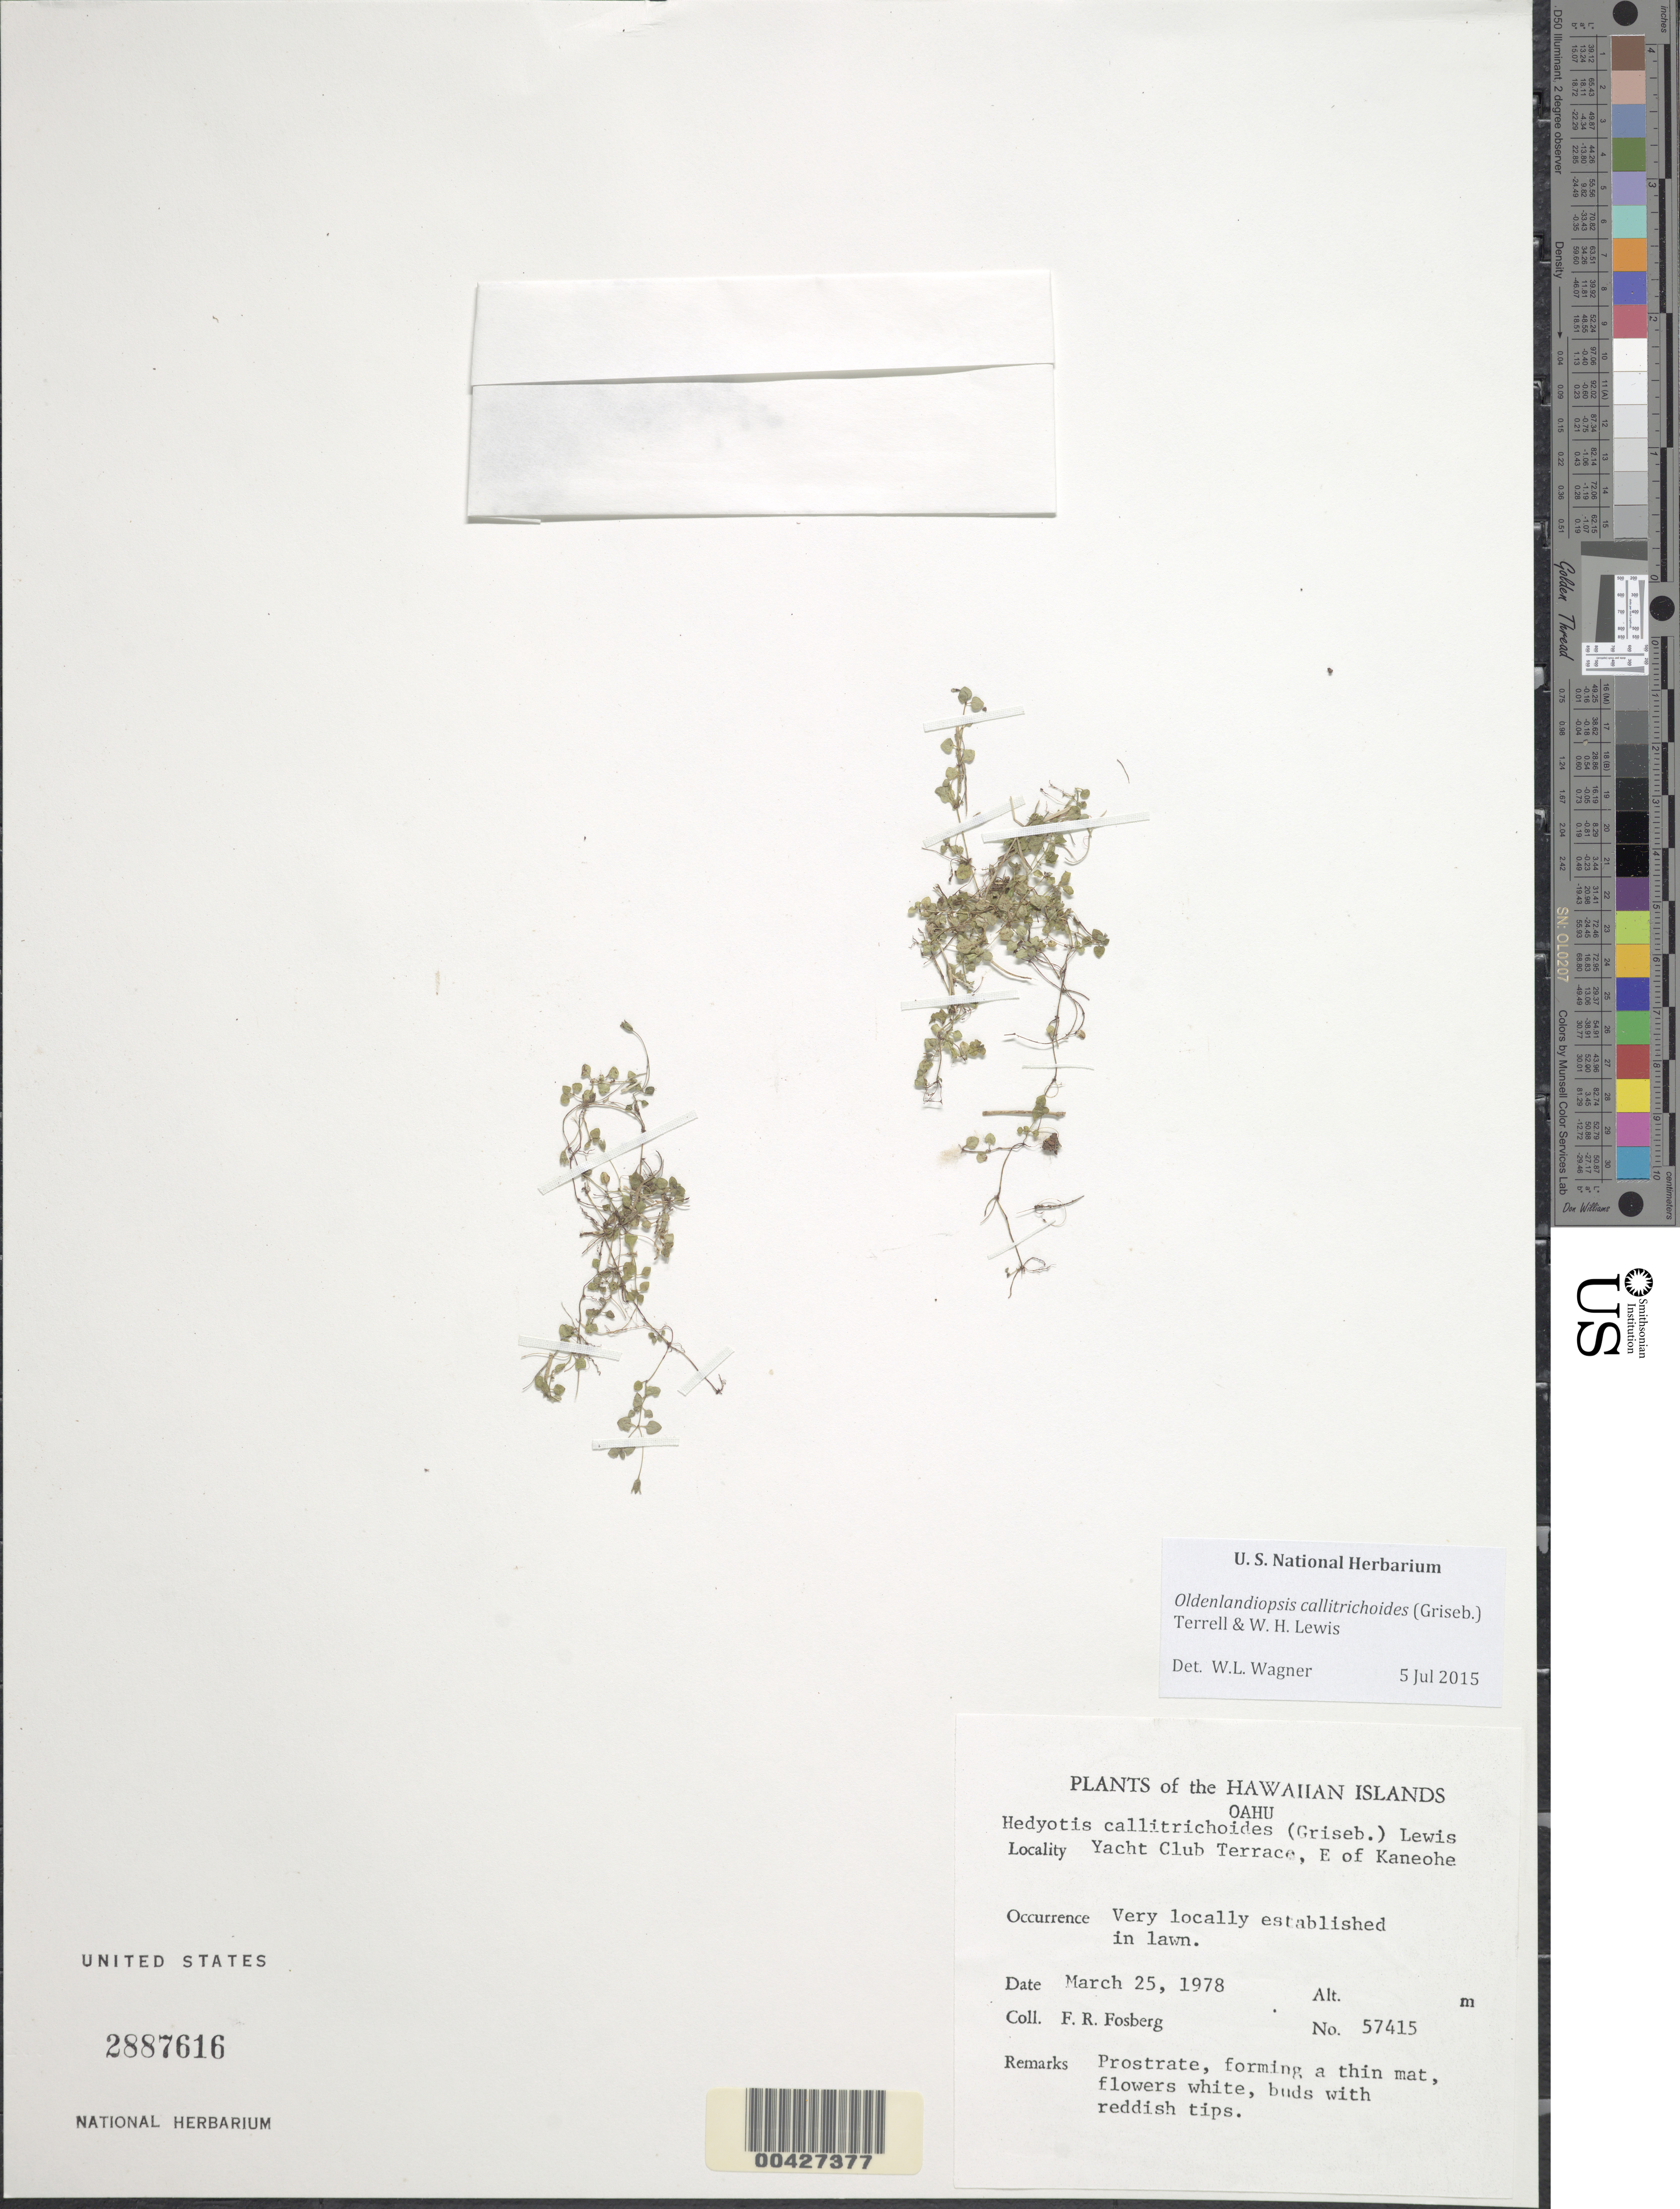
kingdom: Plantae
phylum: Tracheophyta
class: Magnoliopsida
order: Gentianales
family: Rubiaceae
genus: Oldenlandiopsis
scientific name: Oldenlandiopsis callitrichoides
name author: (Griseb.) Terrell & W.H. Lewis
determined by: Wagner, W. L., (BOT), Smithsonian Institution - National Museum of Natural History (UNITED STATES)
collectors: F. R. Fosberg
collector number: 57415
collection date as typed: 25 Mar 1978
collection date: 1978-03-25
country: United States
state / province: Hawaii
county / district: Honolulu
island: Oahu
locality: Yacht Club Terrace, east of Kaneohe.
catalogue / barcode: US 2887616